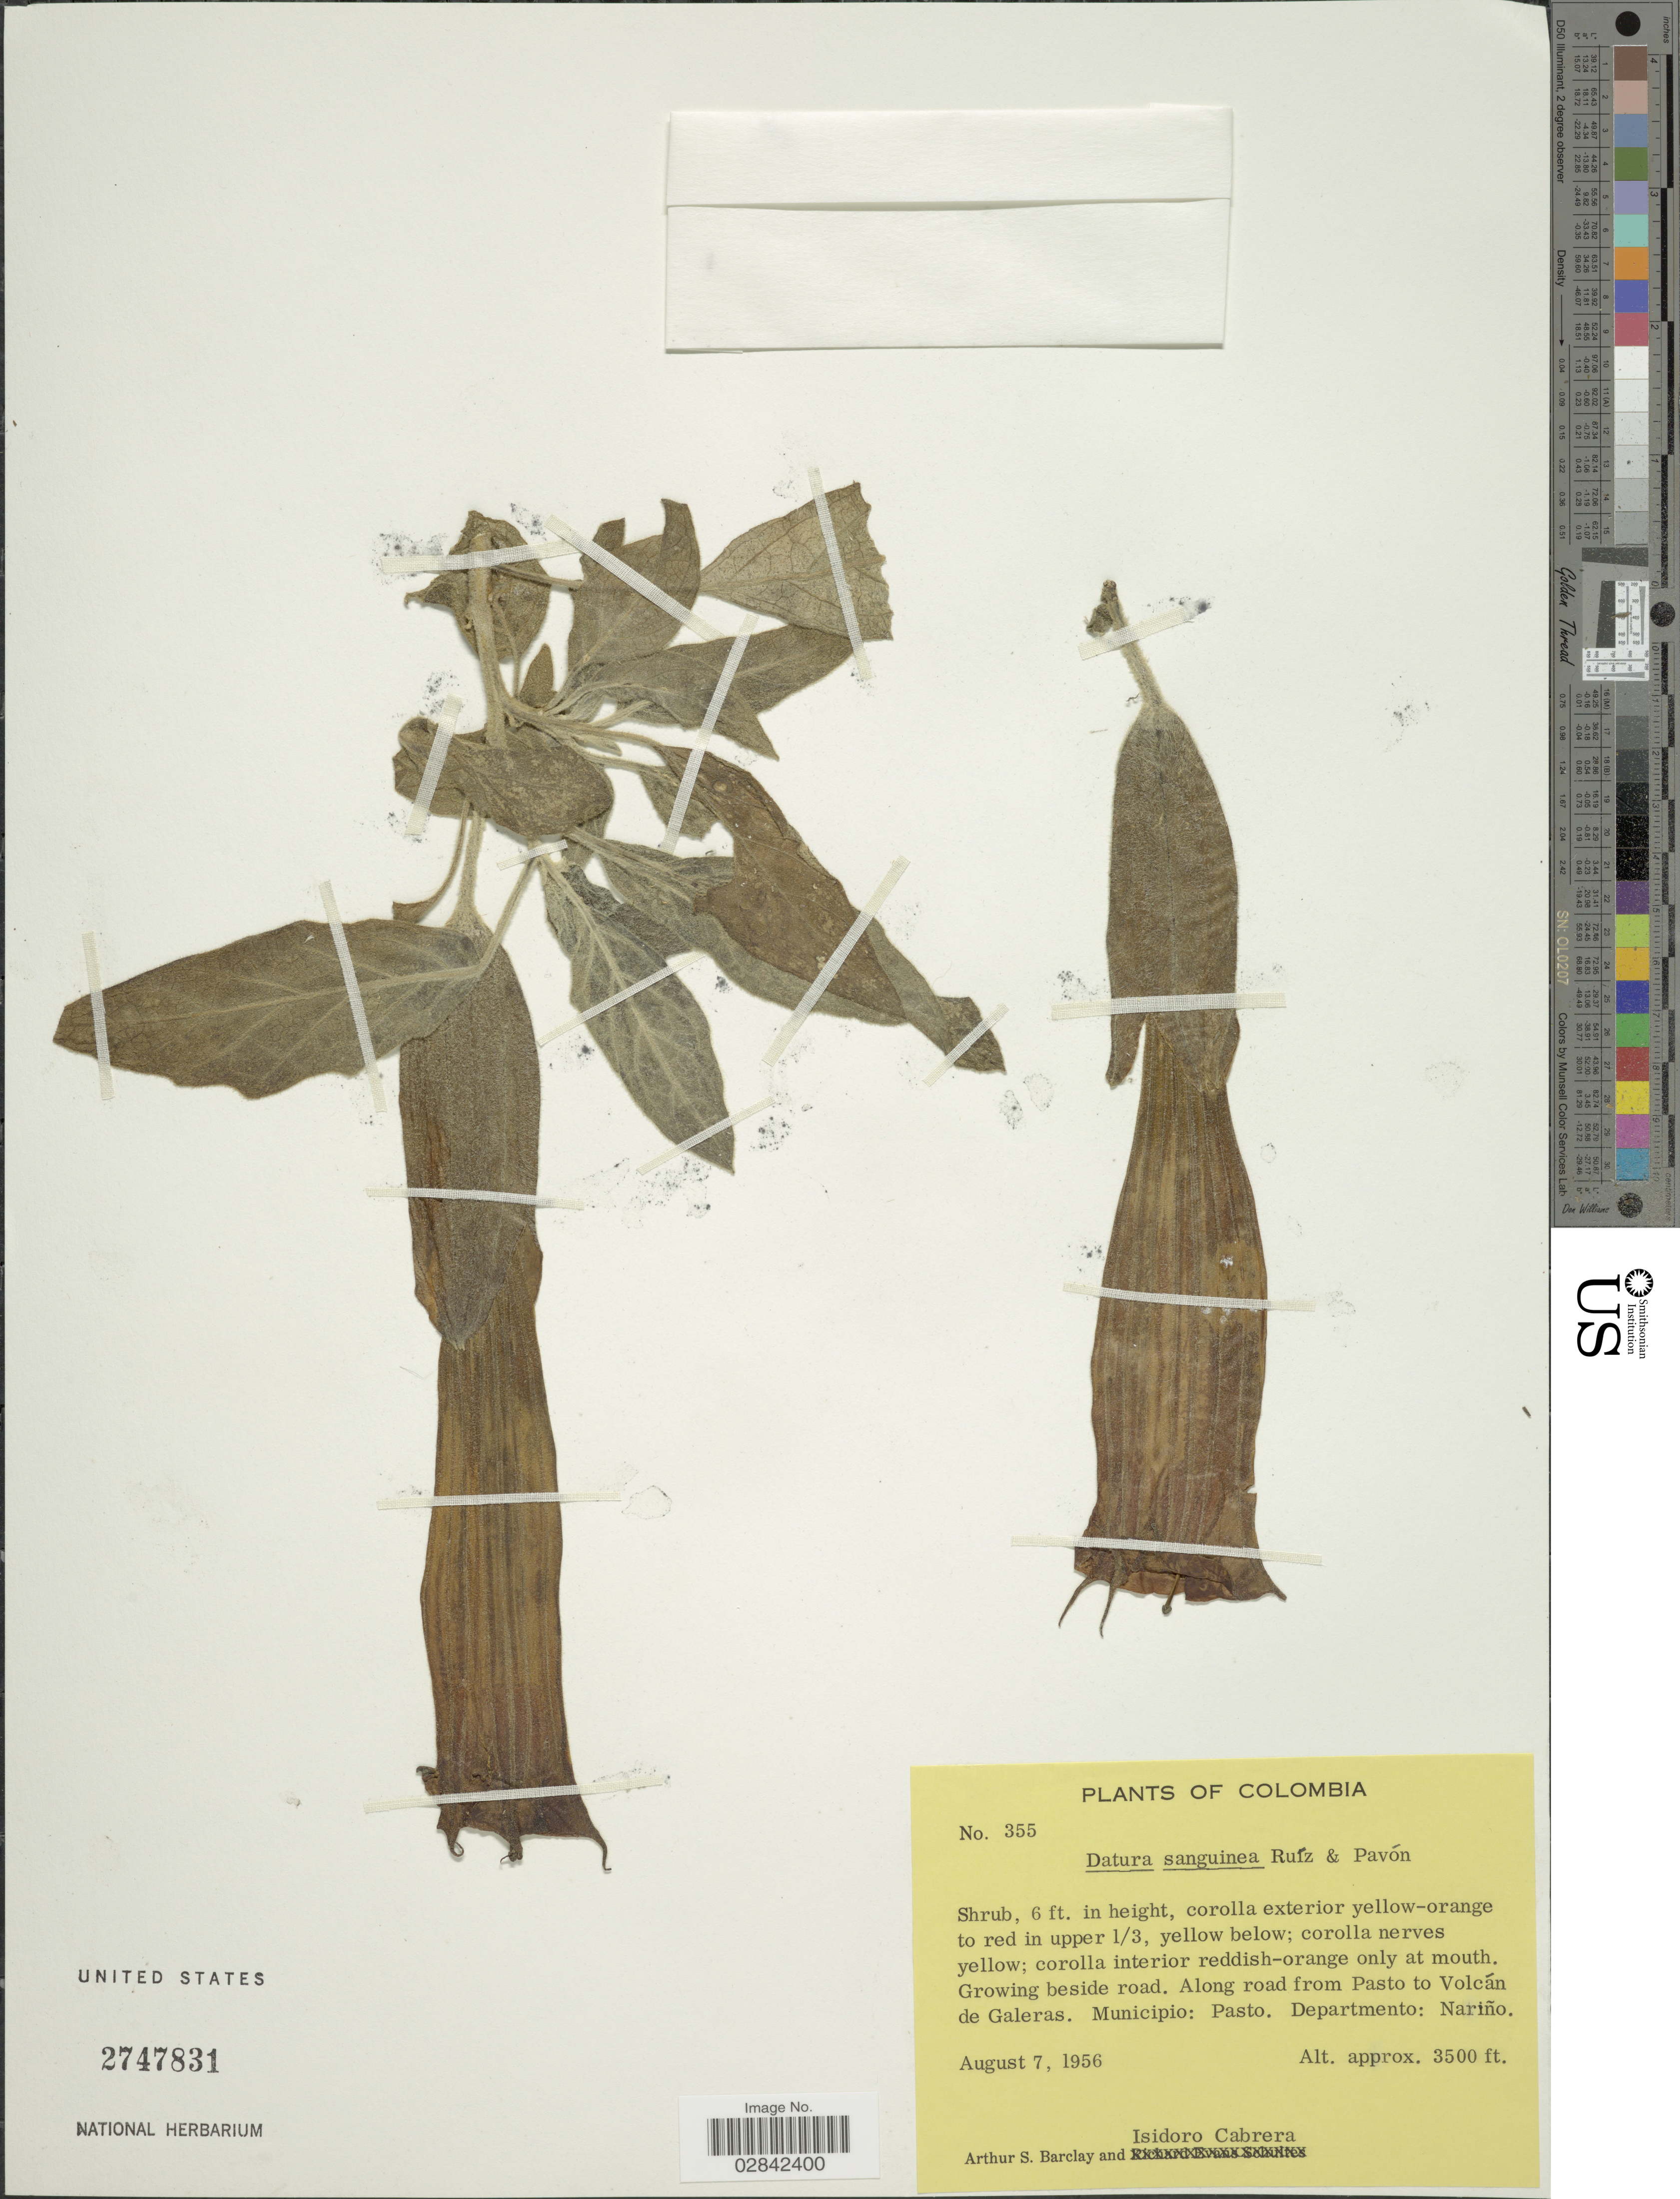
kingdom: Plantae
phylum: Tracheophyta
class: Magnoliopsida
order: Solanales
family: Solanaceae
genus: Brugmansia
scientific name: Brugmansia sanguinea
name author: (Ruiz & Pav.) D. Don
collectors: A. S. Barclay & I. Cabrera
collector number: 355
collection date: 1956-08-07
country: Colombia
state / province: Nariño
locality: Along road from Pasto to Volcán de Galeras, Municipio: Pasto, Departmento: Nariño.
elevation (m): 1067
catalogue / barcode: US 2747831